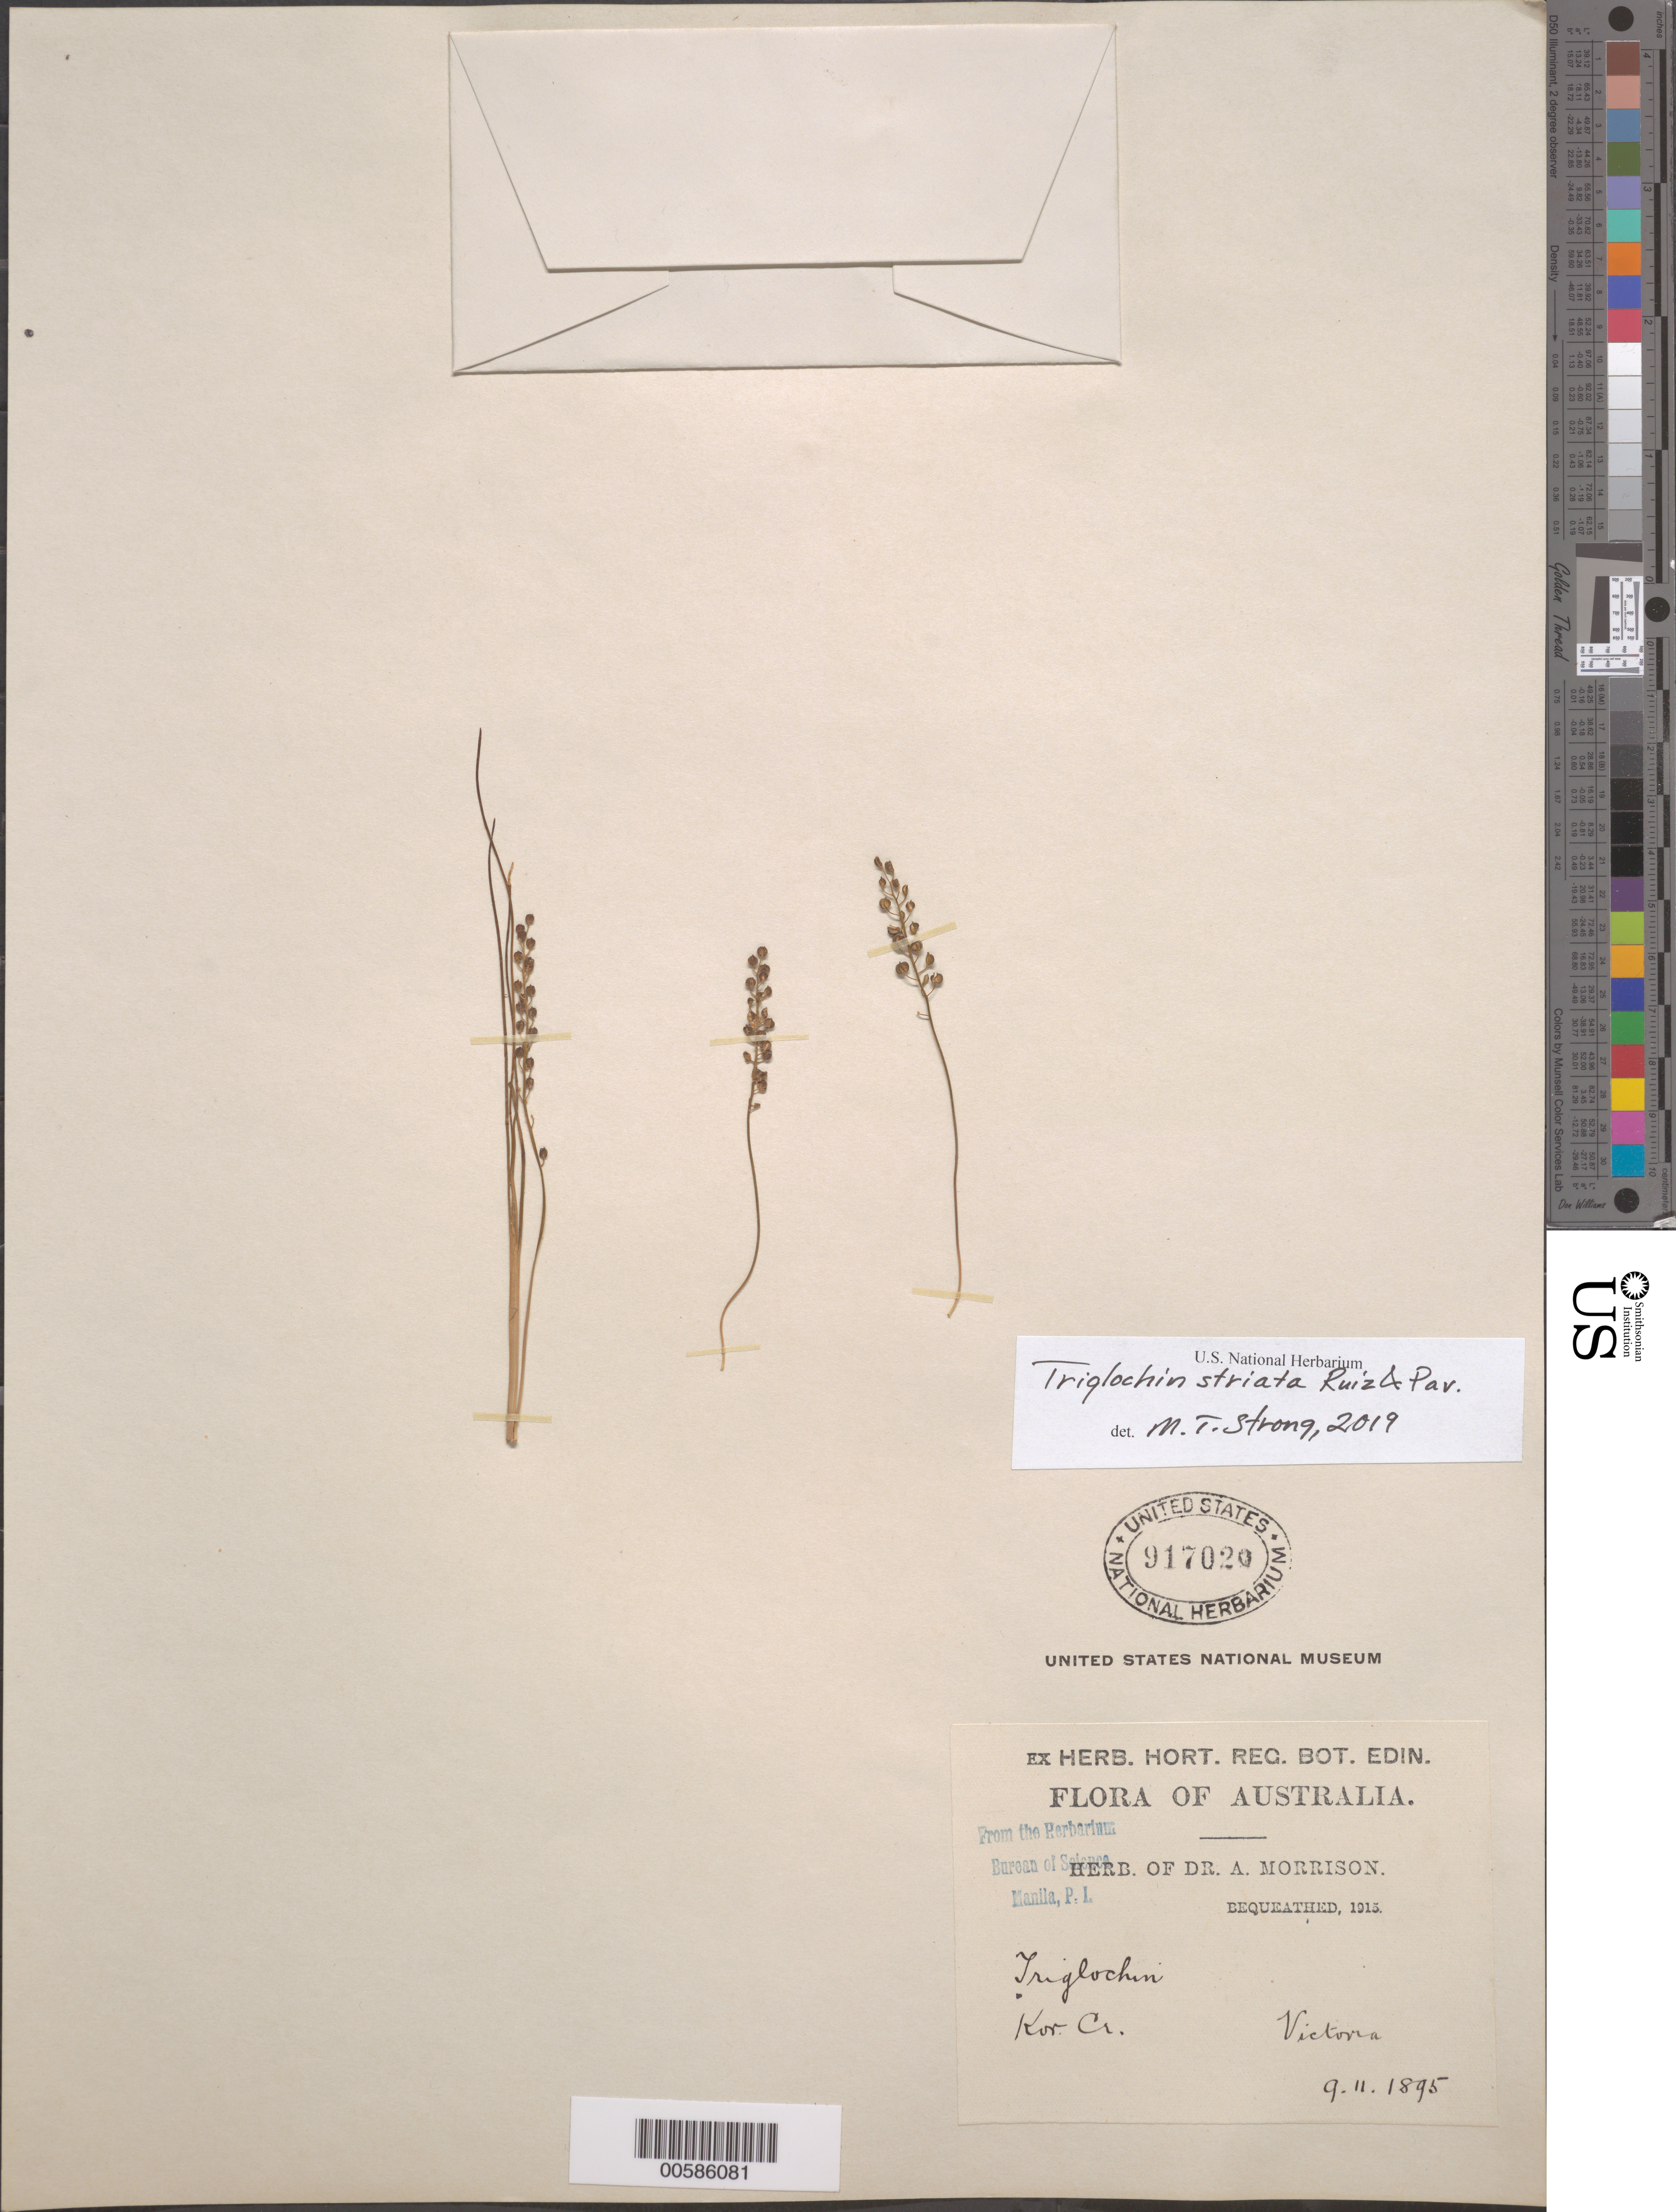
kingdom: Plantae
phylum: Tracheophyta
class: Liliopsida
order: Alismatales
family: Juncaginaceae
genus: Triglochin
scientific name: Triglochin striata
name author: Ruiz & Pav.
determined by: Strong, Mark T., (BOT), Smithsonian Institution - National Museum of Natural History (UNITED STATES)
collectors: A. Morrison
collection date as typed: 09 Nov 1895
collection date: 1895-11-09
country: Australia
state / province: Victoria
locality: Kor Creek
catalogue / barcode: US 917020